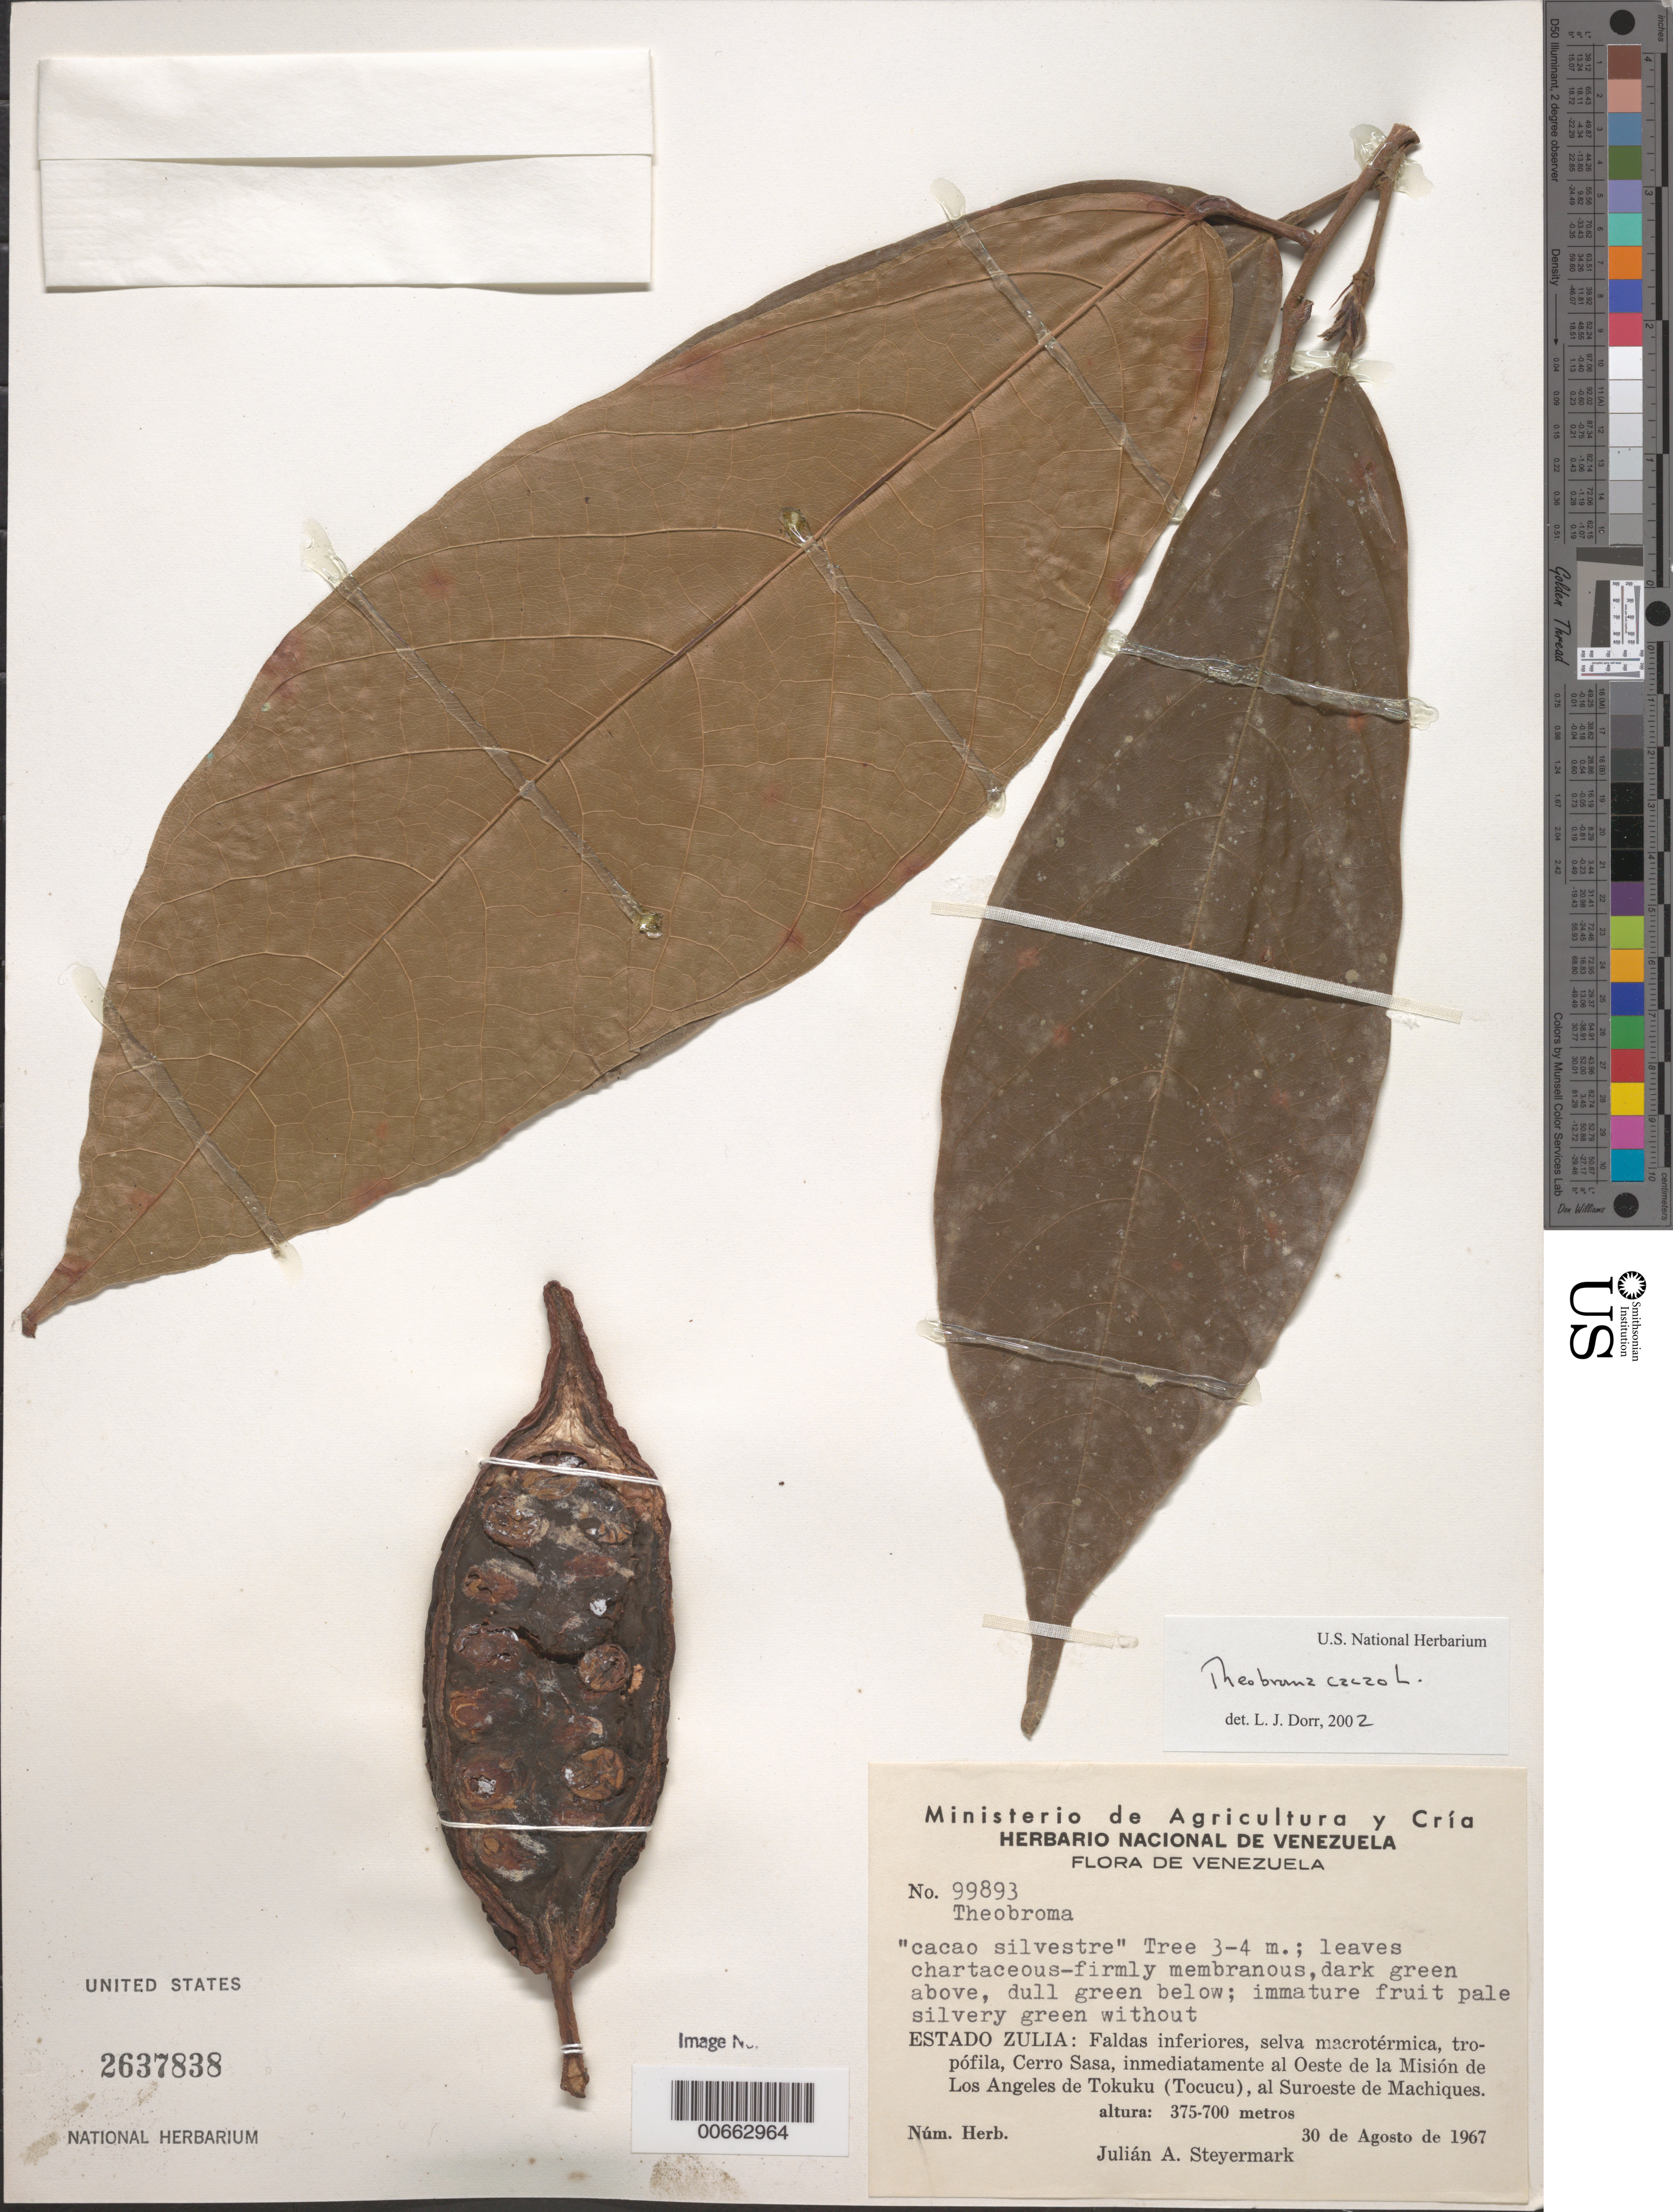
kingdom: Plantae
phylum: Tracheophyta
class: Magnoliopsida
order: Malvales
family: Malvaceae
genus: Theobroma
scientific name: Theobroma cacao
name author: L.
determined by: Dorr, L. J., (BOT), Smithsonian Institution - National Museum of Natural History (UNITED STATES)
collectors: J. Steyermark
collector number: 99893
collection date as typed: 30 Aug 1967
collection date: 1967-08-30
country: Venezuela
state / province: Zulia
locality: Faldas inferiores: selva macrotérmica, tropófila, Cerro Sasa, inmediatamente al Oeste de la Misión de Los Algles de Tokuku (Tocucu), al Suroeste de Machiques.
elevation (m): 375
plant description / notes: Common name: cacao silvestre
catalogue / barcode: US 2637838